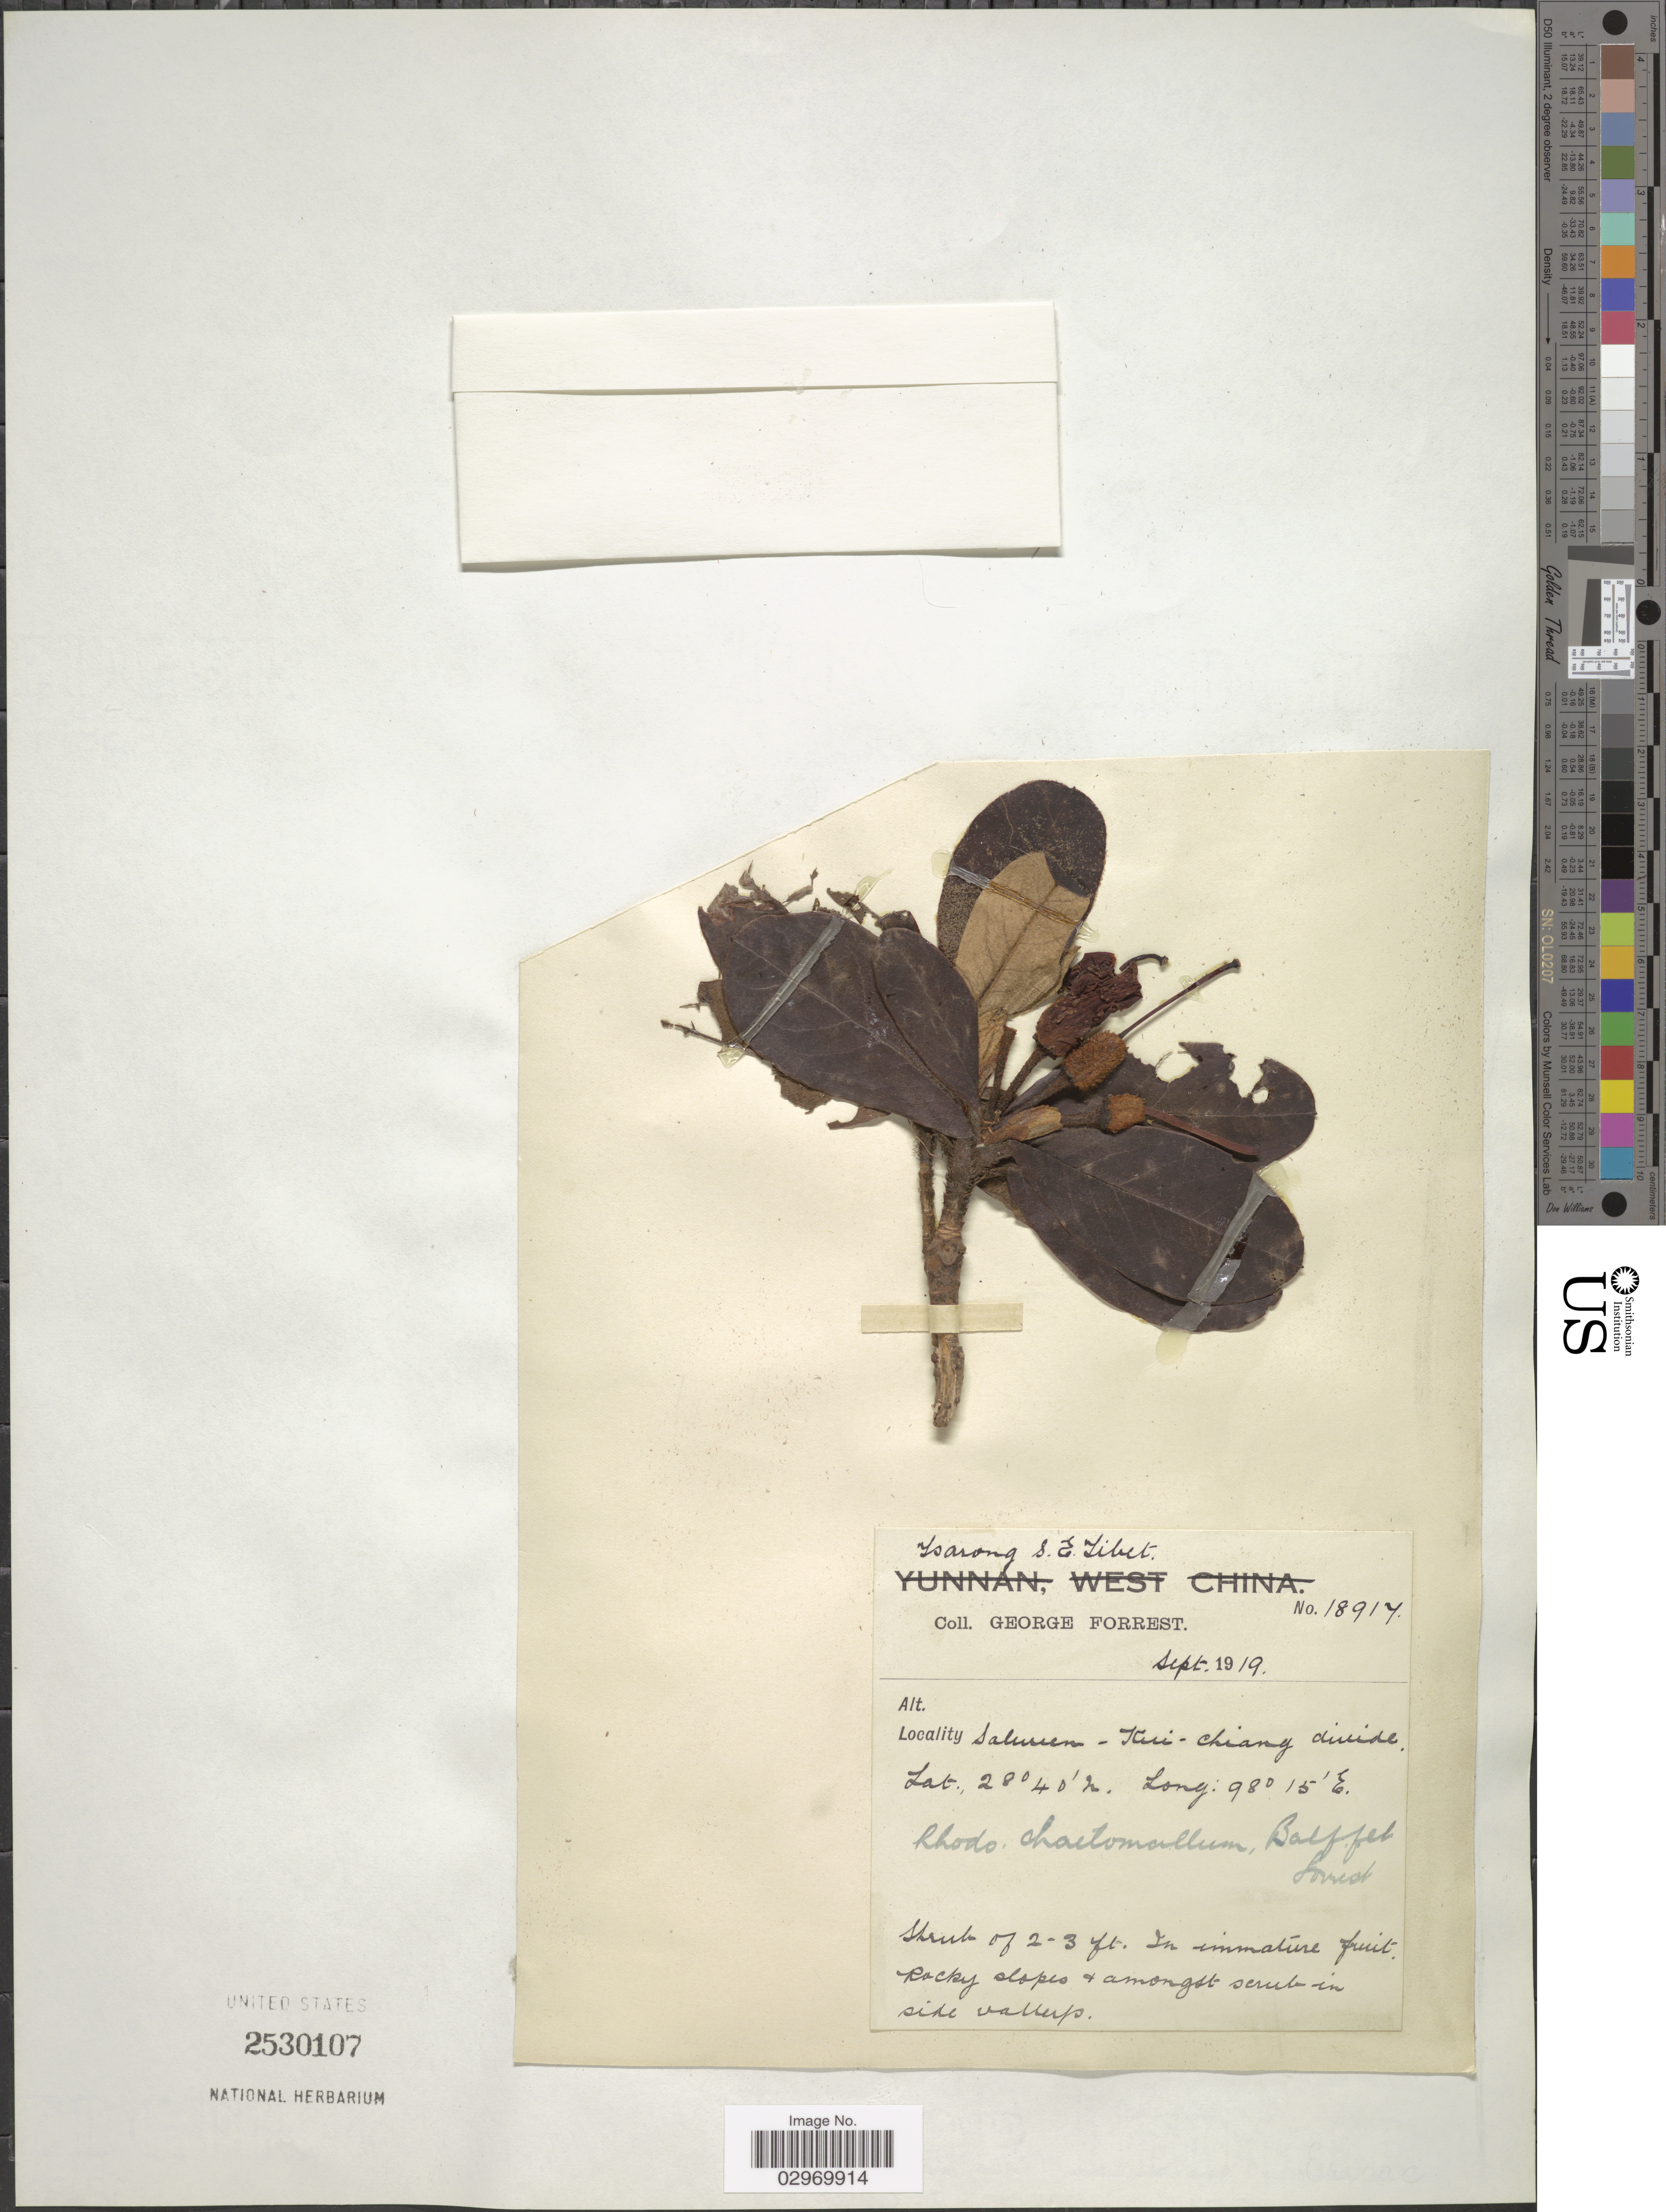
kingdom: Plantae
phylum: Tracheophyta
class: Magnoliopsida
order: Ericales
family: Ericaceae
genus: Rhododendron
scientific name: Rhododendron chaetomallum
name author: Balf. f. & Forrest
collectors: G. Forrest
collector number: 18917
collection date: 1919-09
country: China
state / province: Xizang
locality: Tsarong, S.E. Tibet, Salween-Kui-Chiang divide.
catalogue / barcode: US 2530107